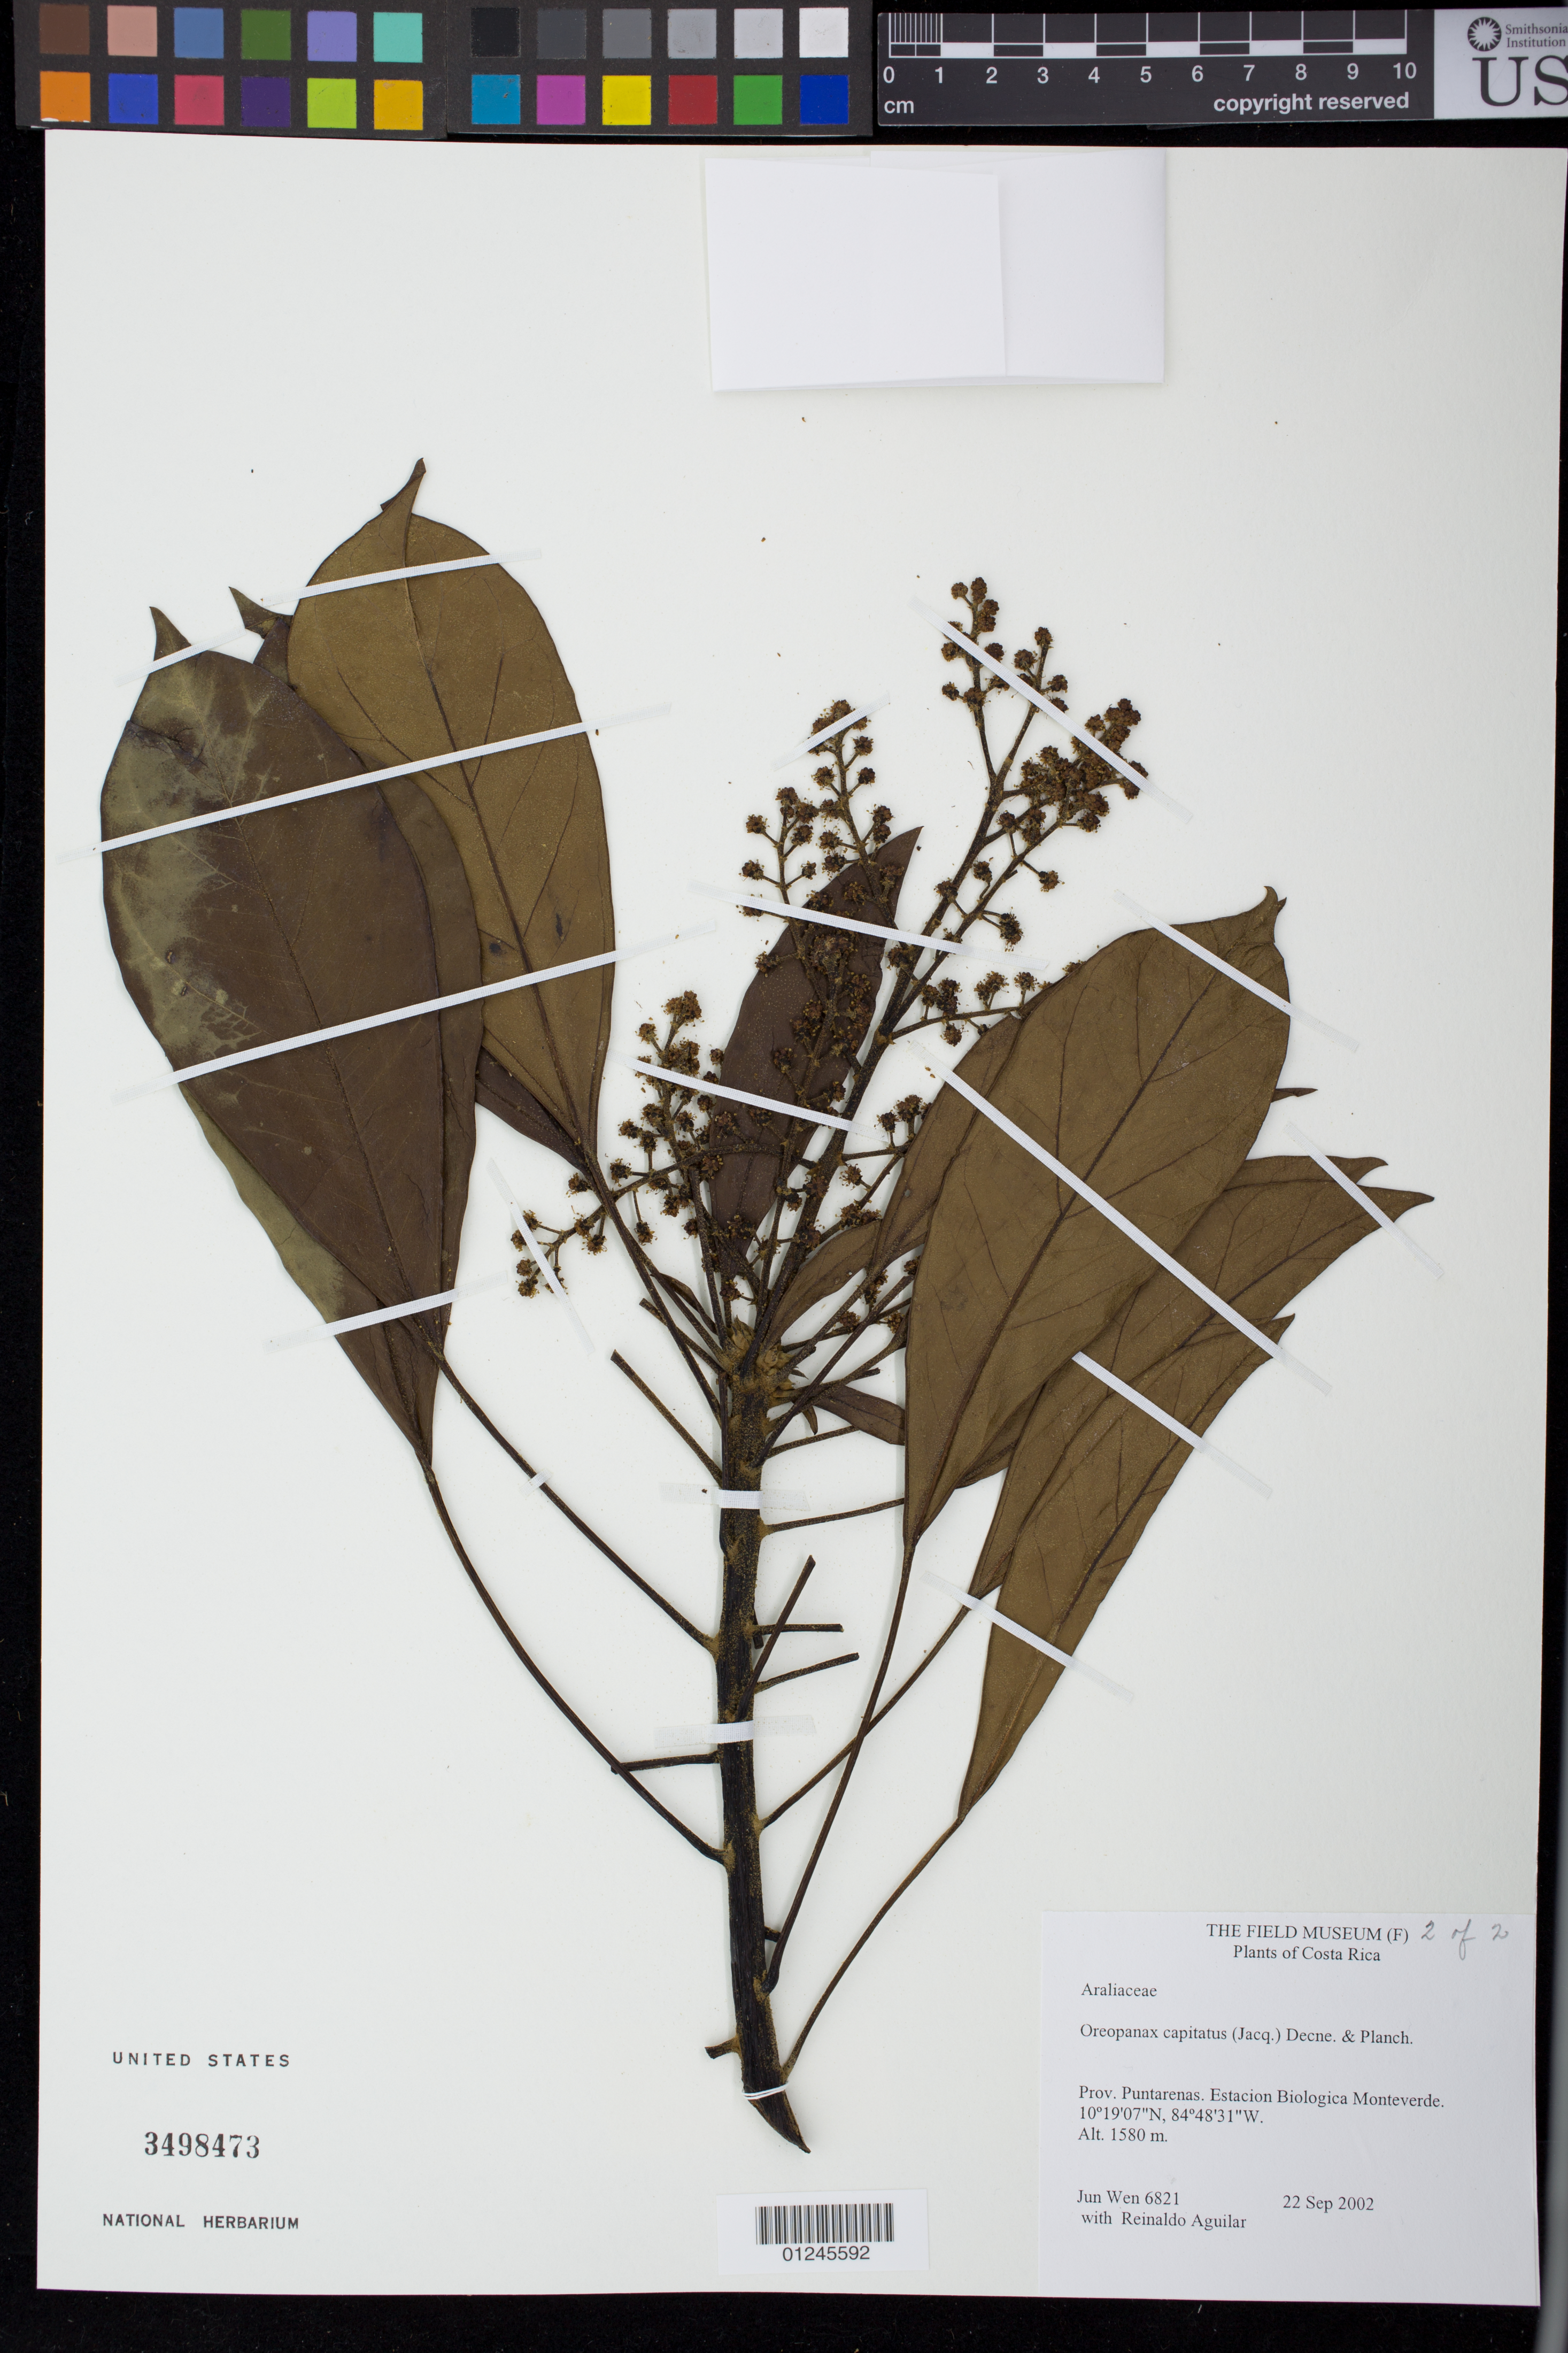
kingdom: Plantae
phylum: Tracheophyta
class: Magnoliopsida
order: Apiales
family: Araliaceae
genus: Oreopanax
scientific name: Oreopanax capitatus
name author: (Jacq.) Decne. & Planch.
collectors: J. Wen & R. Aguilar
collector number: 6821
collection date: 2002-09-22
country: Costa Rica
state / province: Puntarenas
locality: Estacion Biologica Monteverde.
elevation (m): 1580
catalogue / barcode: US 3498473